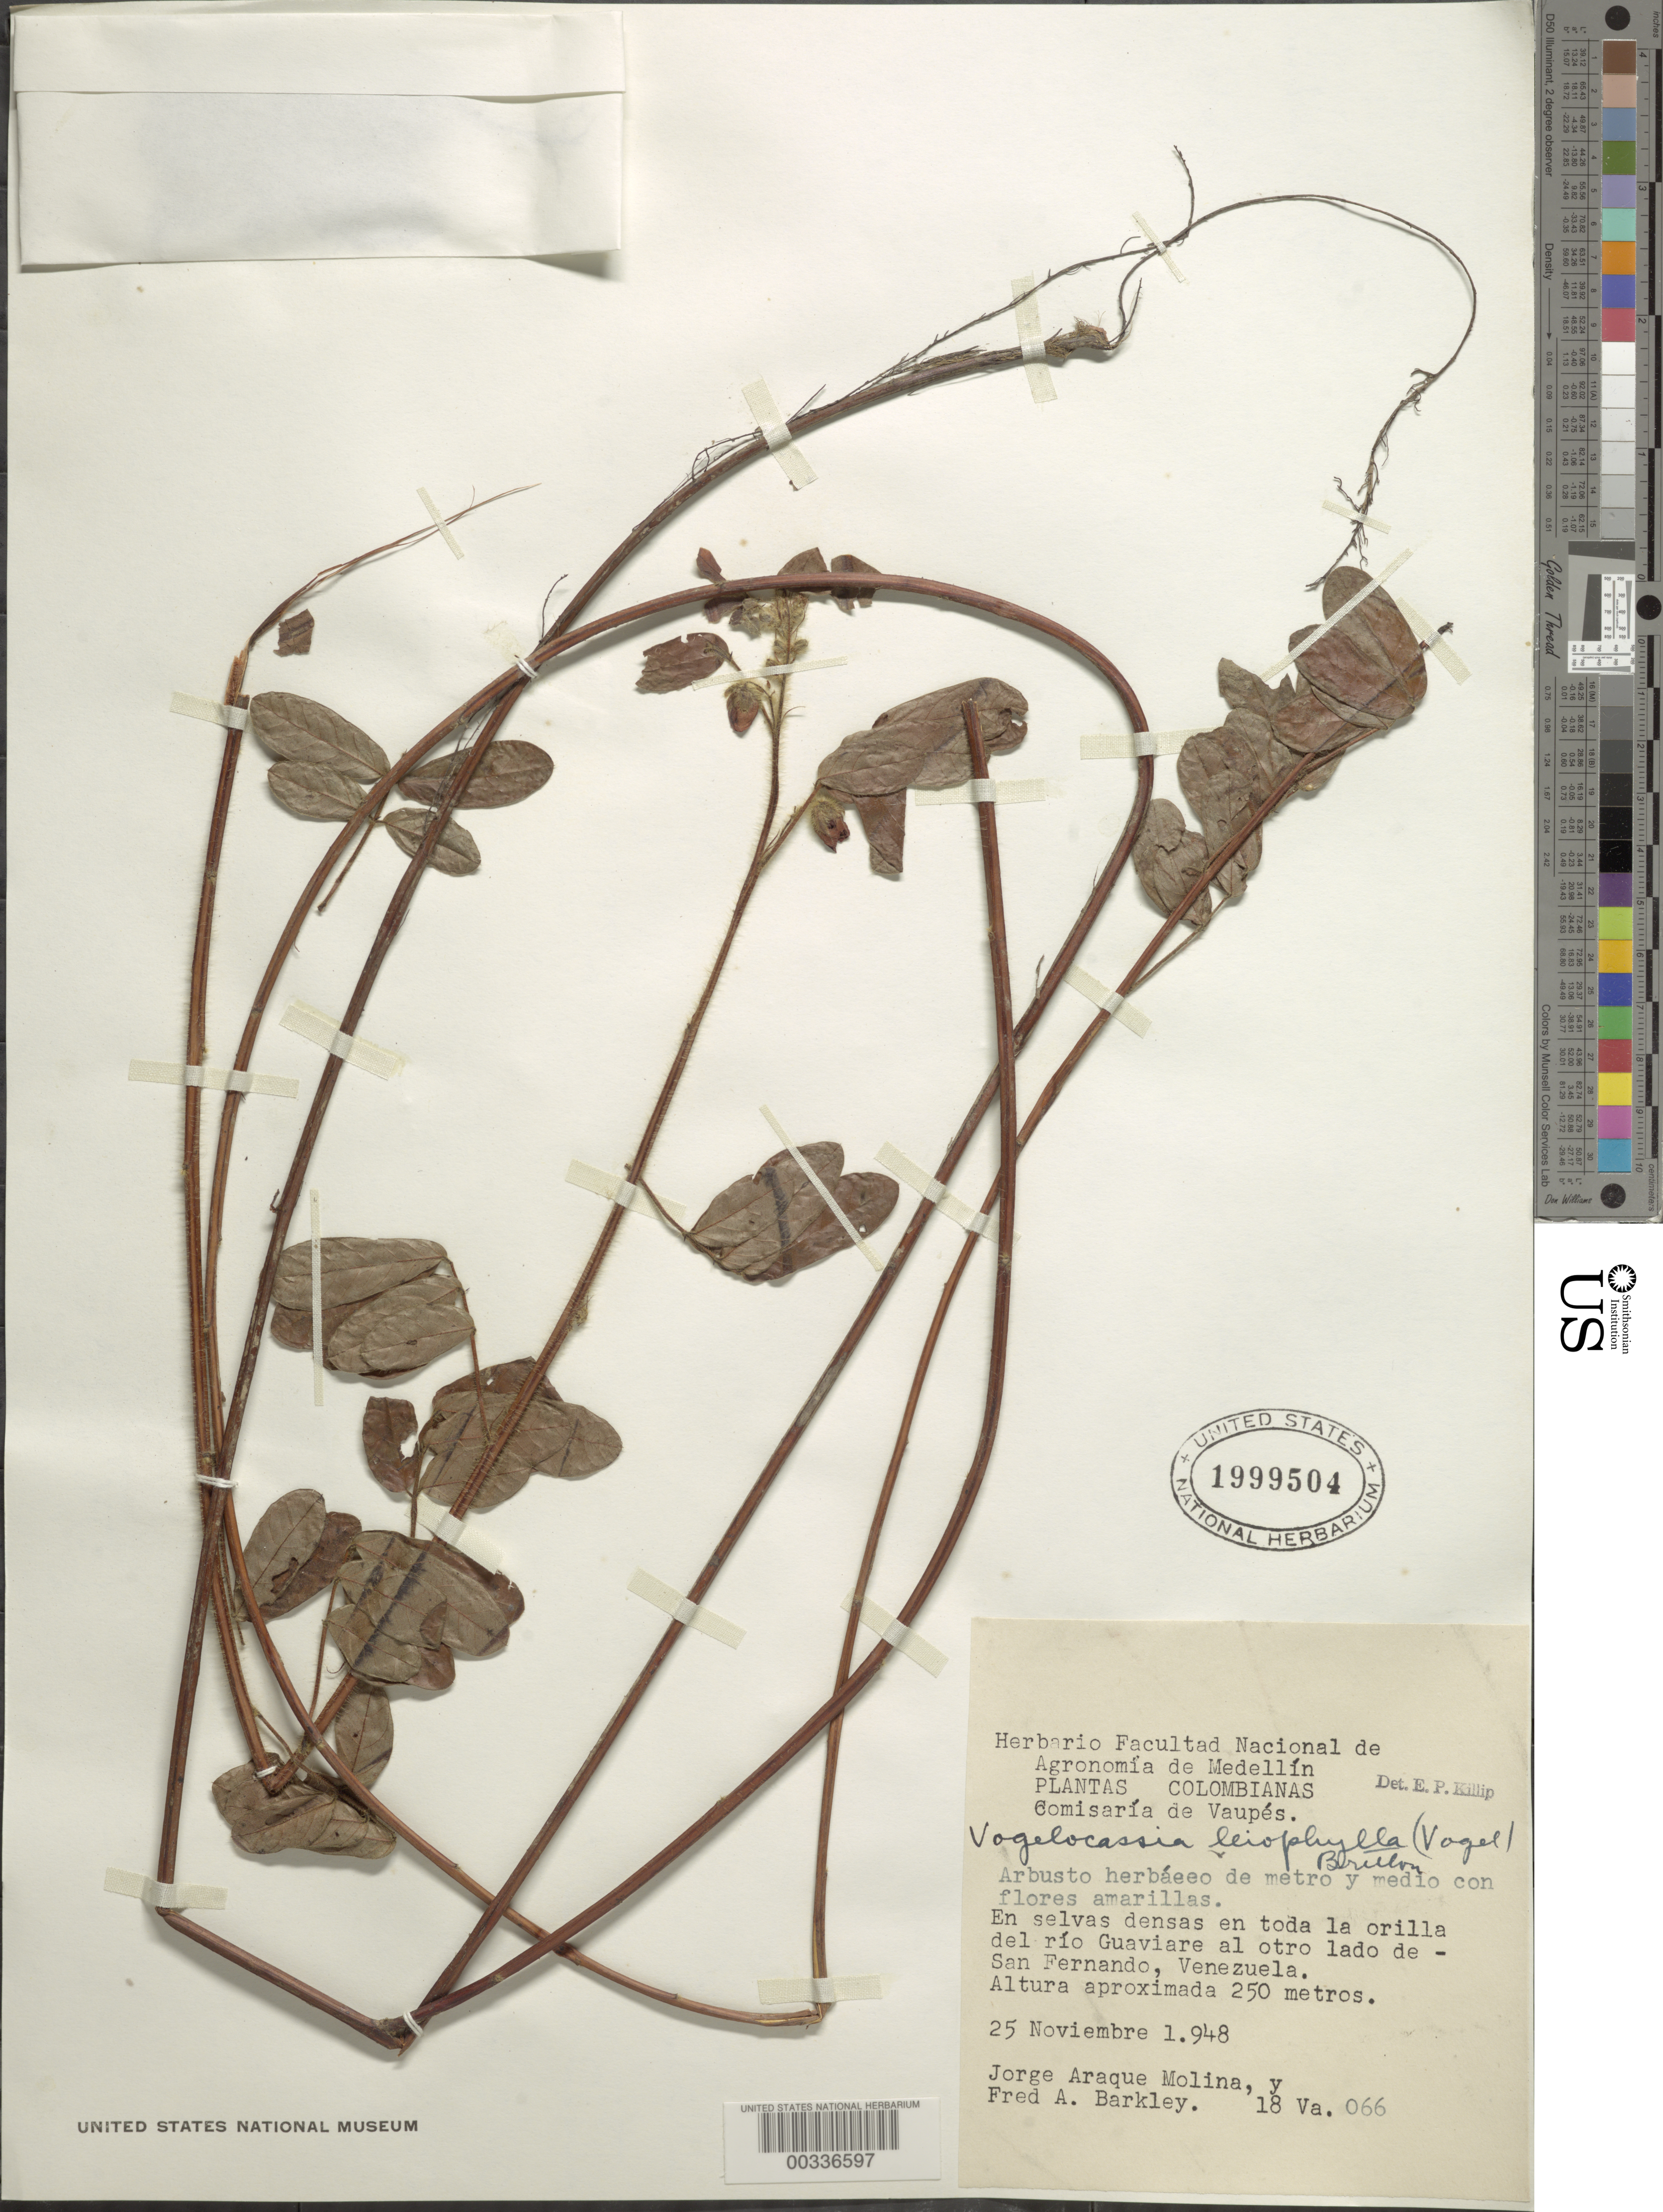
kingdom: Plantae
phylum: Tracheophyta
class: Magnoliopsida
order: Fabales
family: Fabaceae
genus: Senna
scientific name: Senna leiophylla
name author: (Vogel) H.S. Irwin & Barneby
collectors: J. Araque Molina & F. A. Barkley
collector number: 18va.066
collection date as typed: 25 Nov 1948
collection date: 1948-11-25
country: Colombia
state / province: Vaupés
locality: Edge of Rio Guaviare to the other side from San Fernando, Venezuela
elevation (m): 250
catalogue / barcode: US 1999504